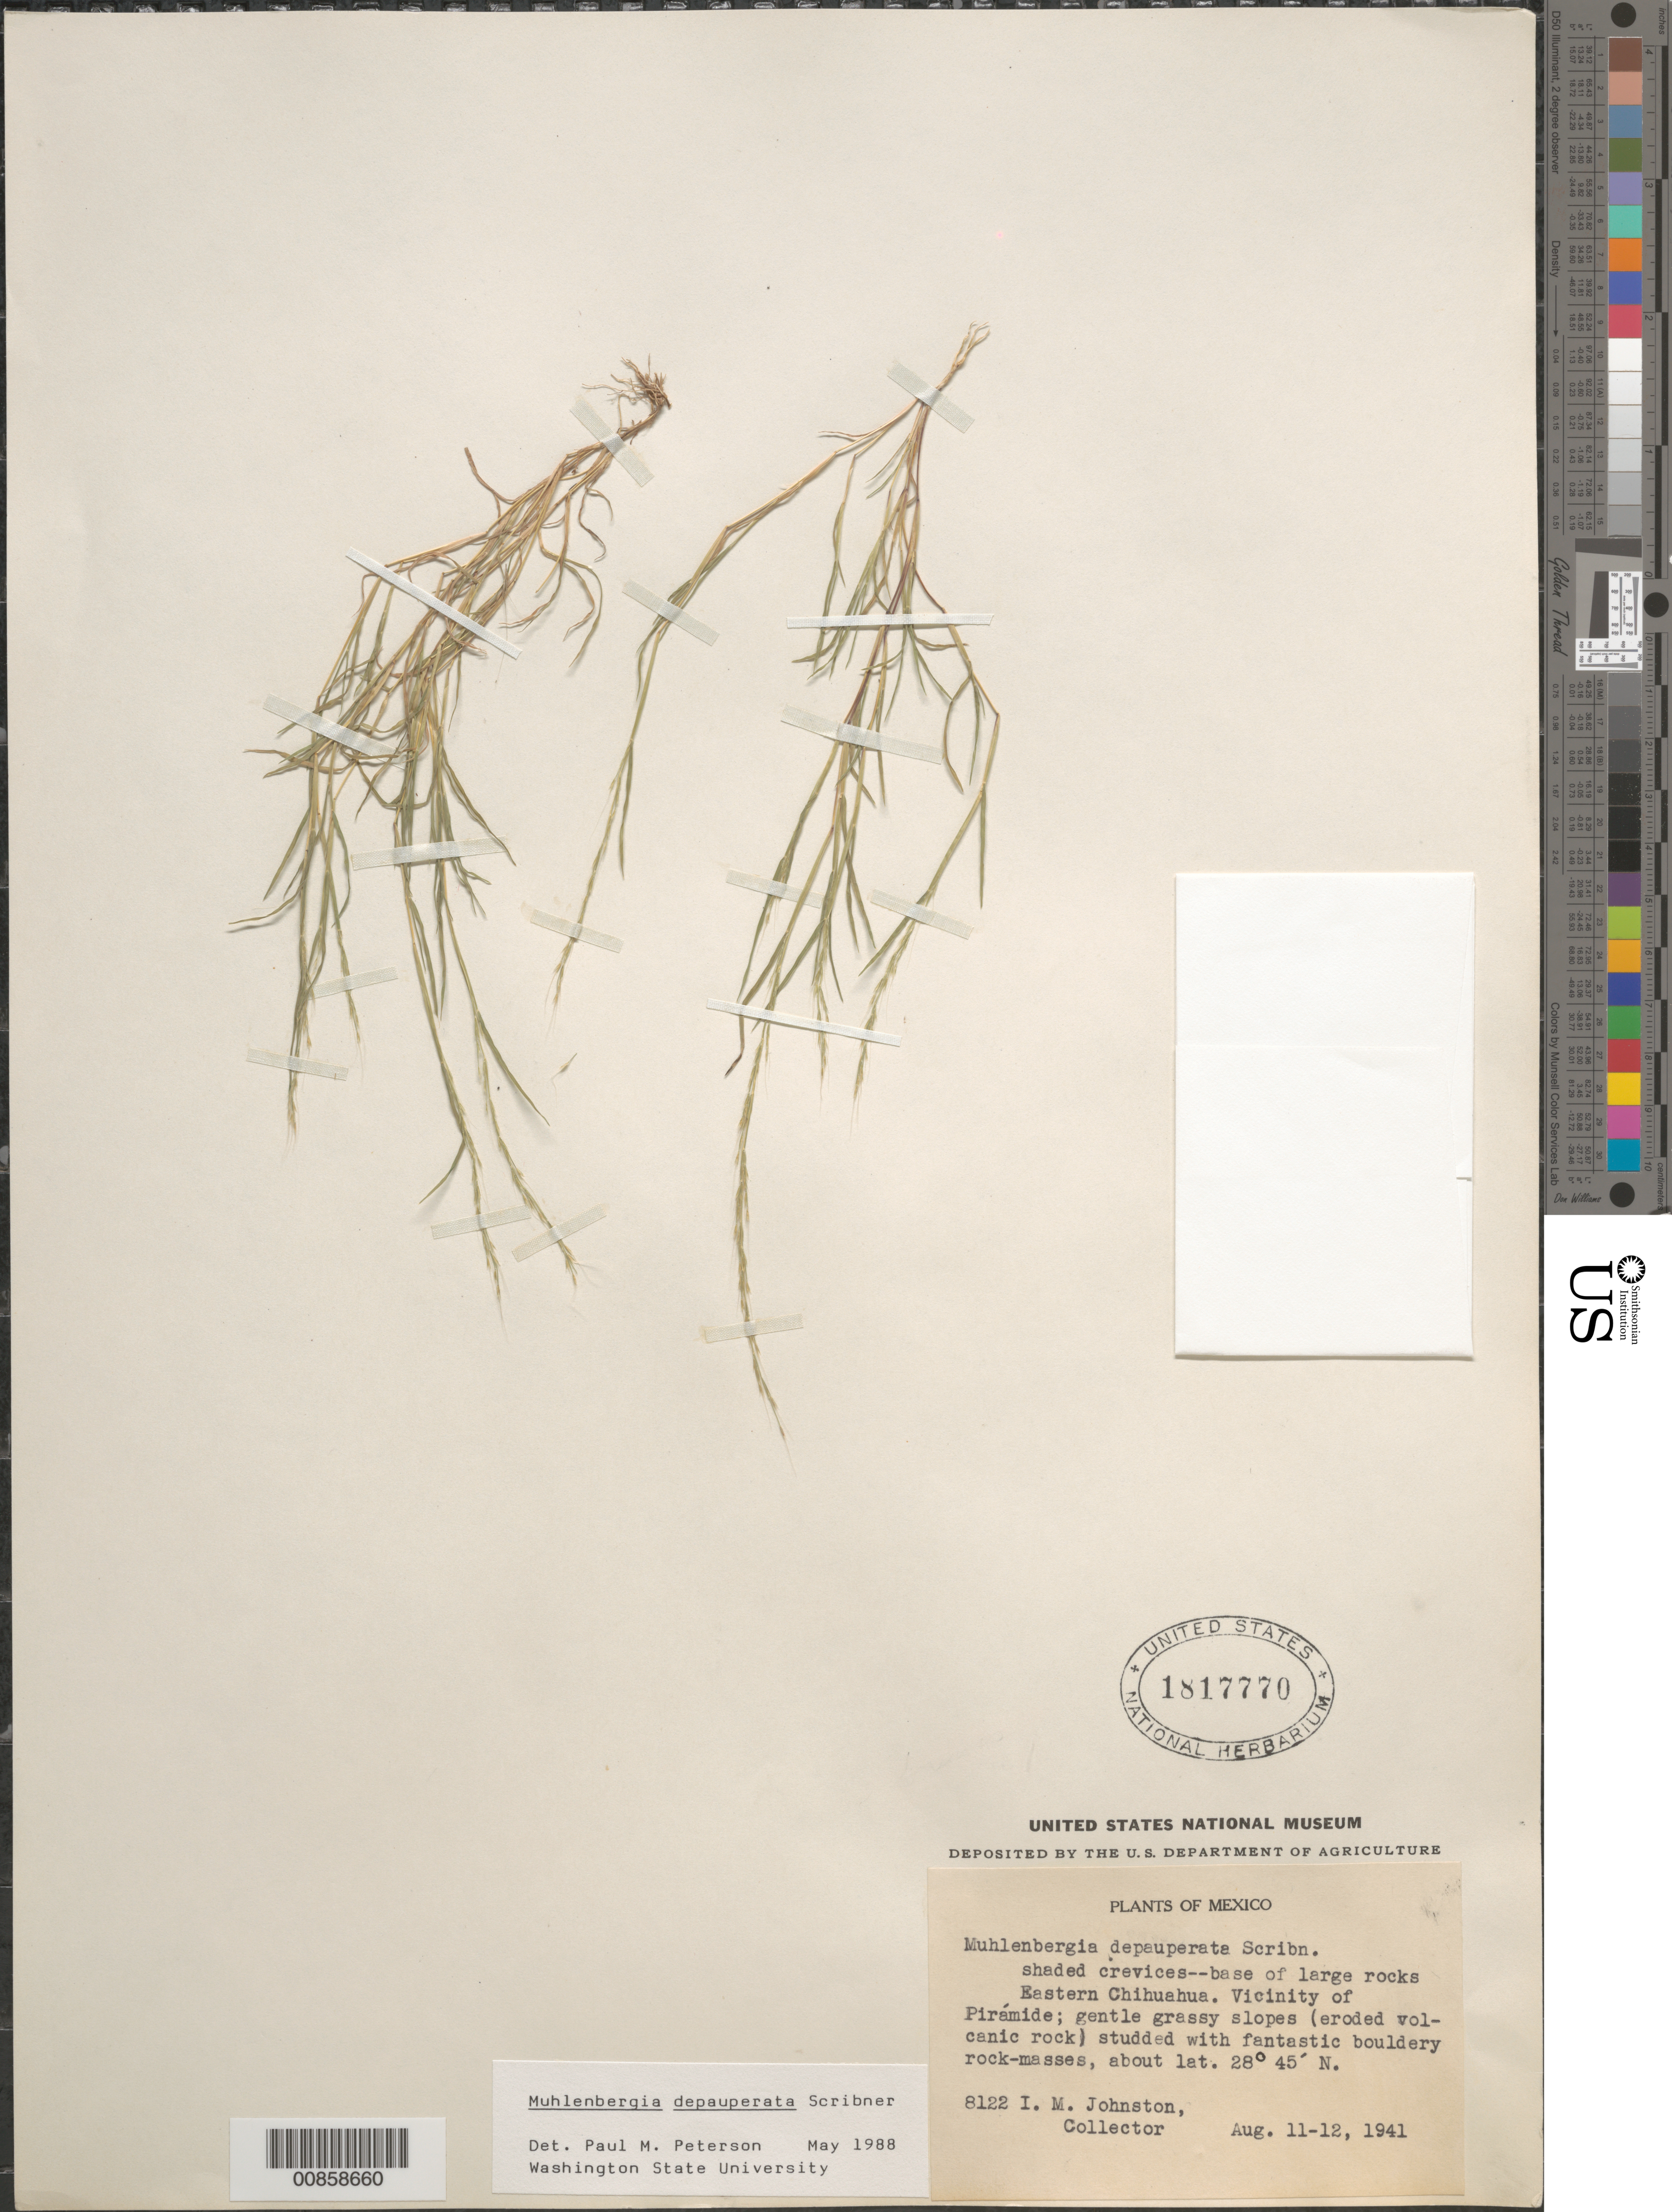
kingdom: Plantae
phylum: Tracheophyta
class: Liliopsida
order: Poales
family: Poaceae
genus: Muhlenbergia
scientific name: Muhlenbergia depauperata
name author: Scribn.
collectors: I.M. Johnston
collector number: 8122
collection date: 1941-08-11/1941-08-12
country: Mexico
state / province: Chihuahua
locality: Eastern Chihuahua. Vicinity of Pirámide.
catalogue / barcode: US 1817770